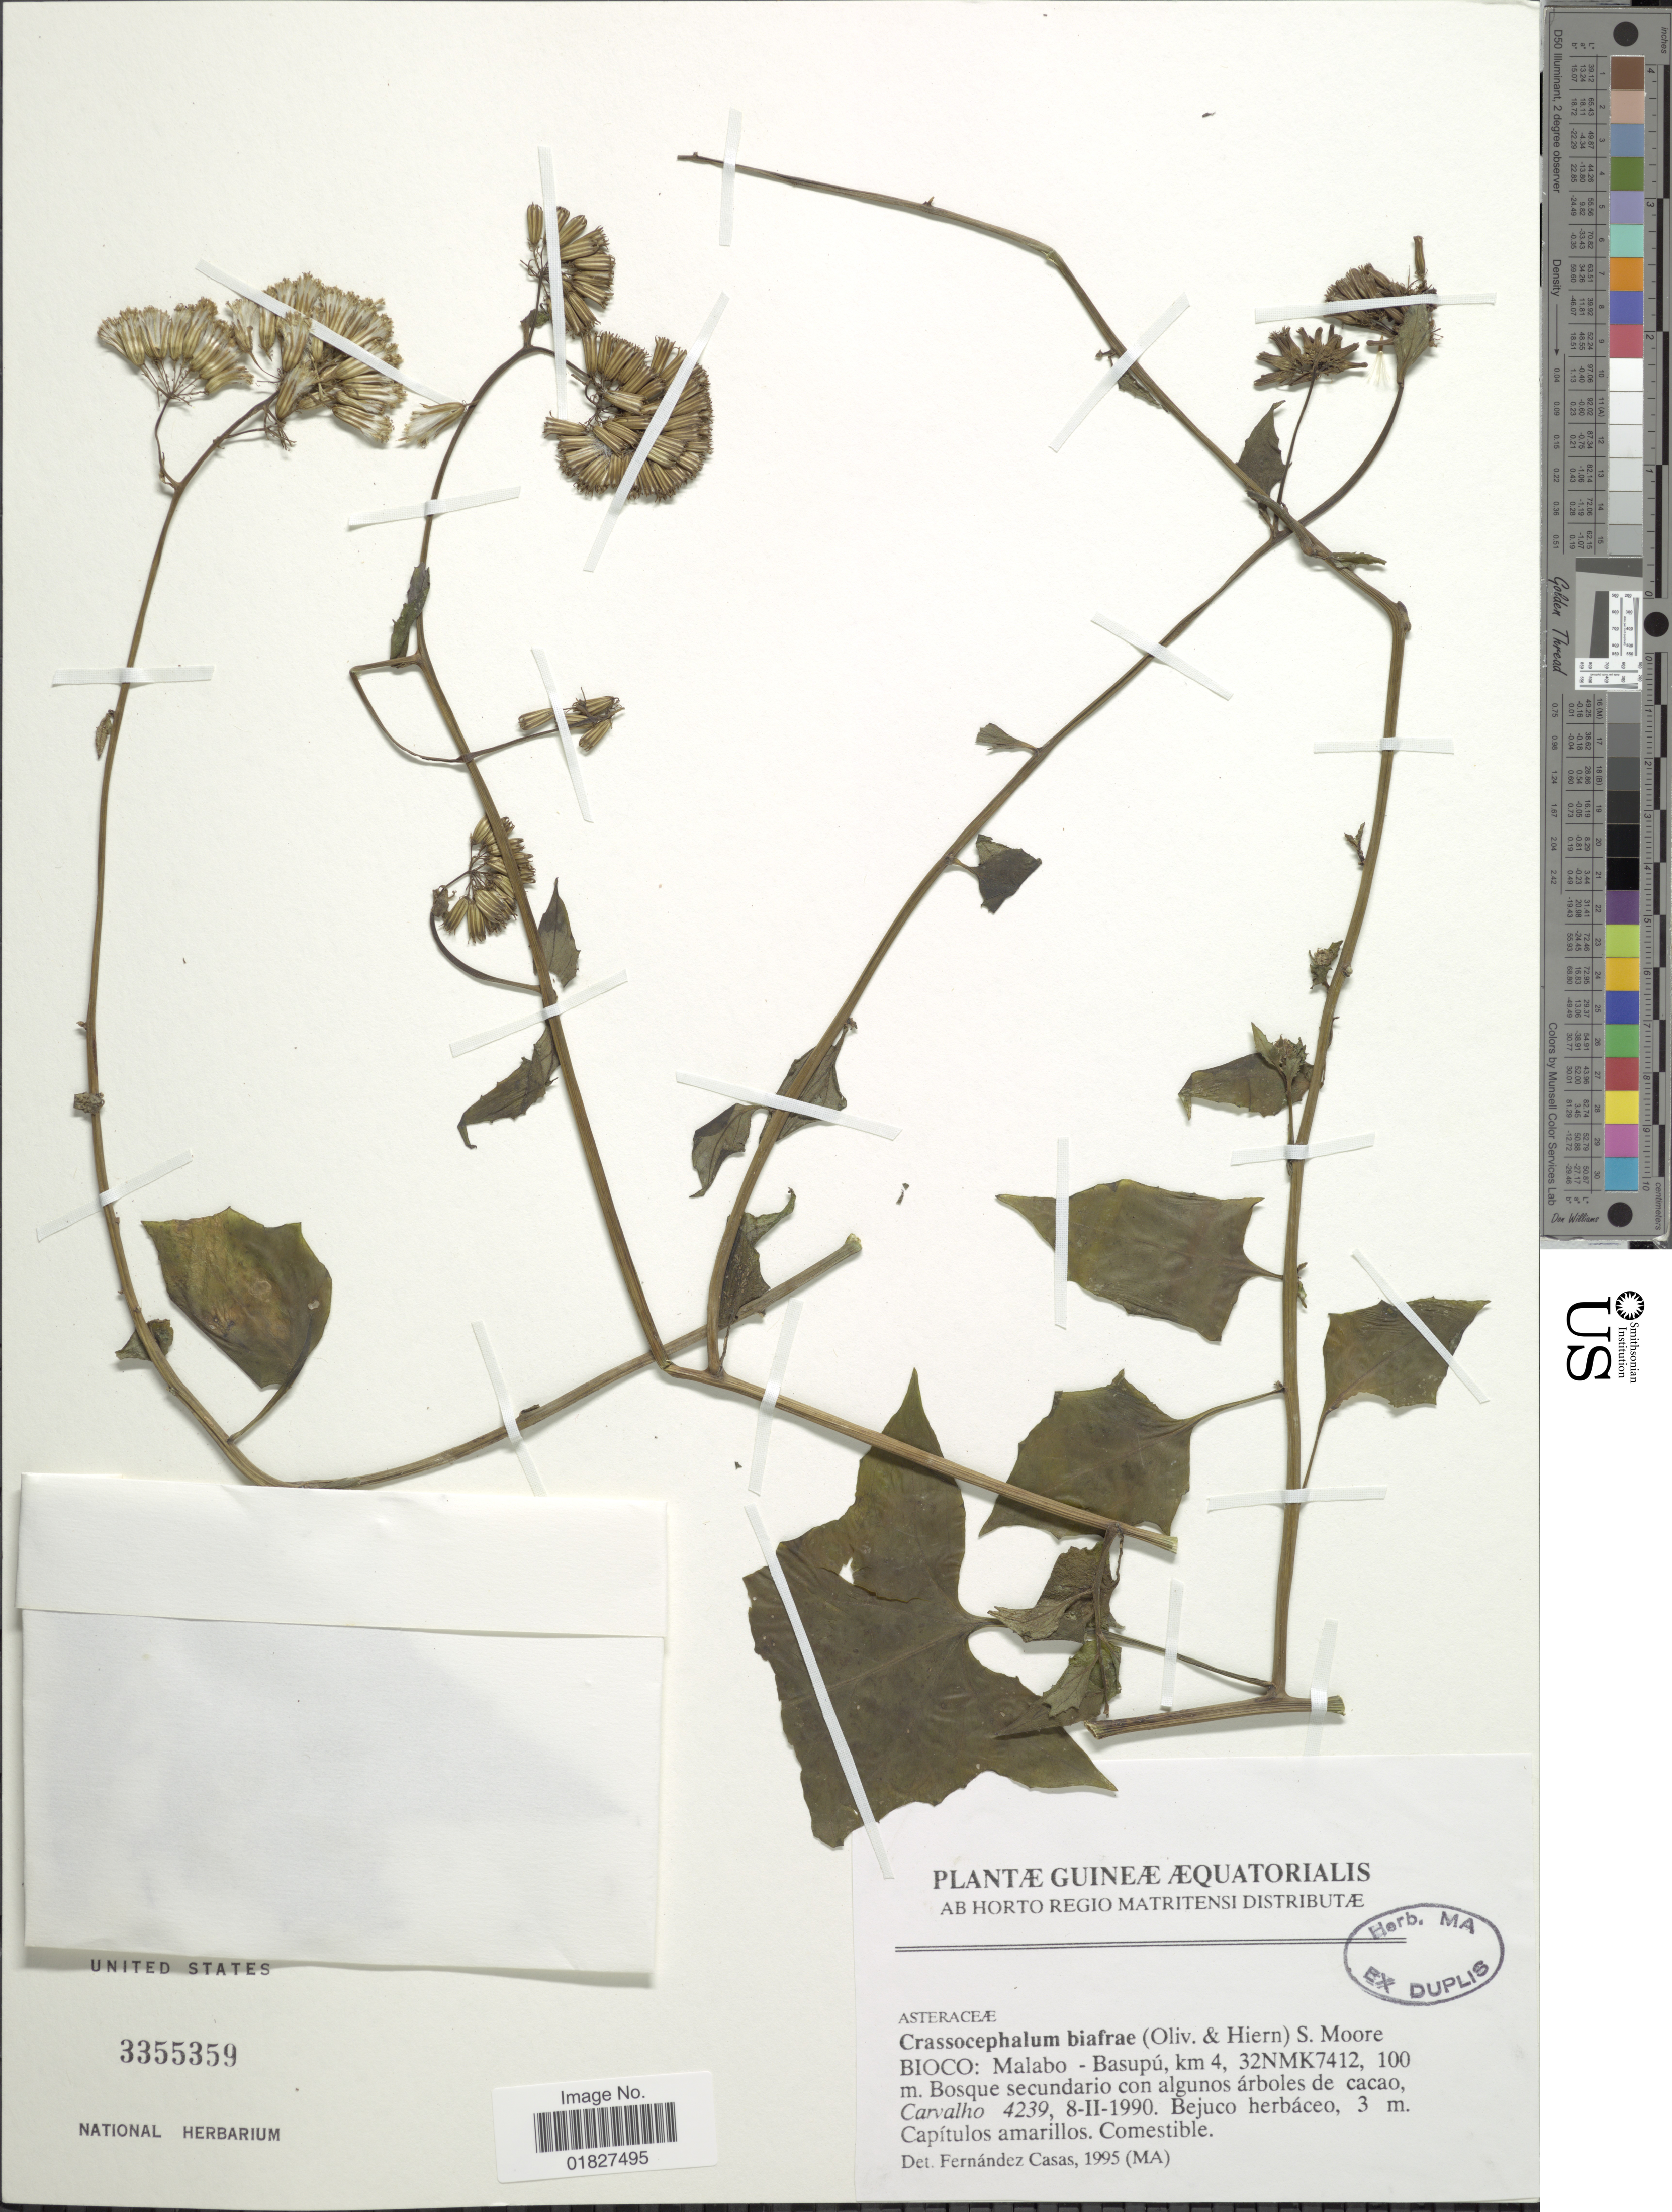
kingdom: Plantae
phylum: Tracheophyta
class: Magnoliopsida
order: Asterales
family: Asteraceae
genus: Crassocephalum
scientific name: Crassocephalum biafrae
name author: (Oliv. & Hieron.) S. Moore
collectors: Carvalho, --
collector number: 4239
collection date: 1990-02-08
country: Equatorial Guinea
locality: Guineae Aequatorialis, Bioco, Malabo-Basupu, km 4, 32NMK7412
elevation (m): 100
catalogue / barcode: US 3355359